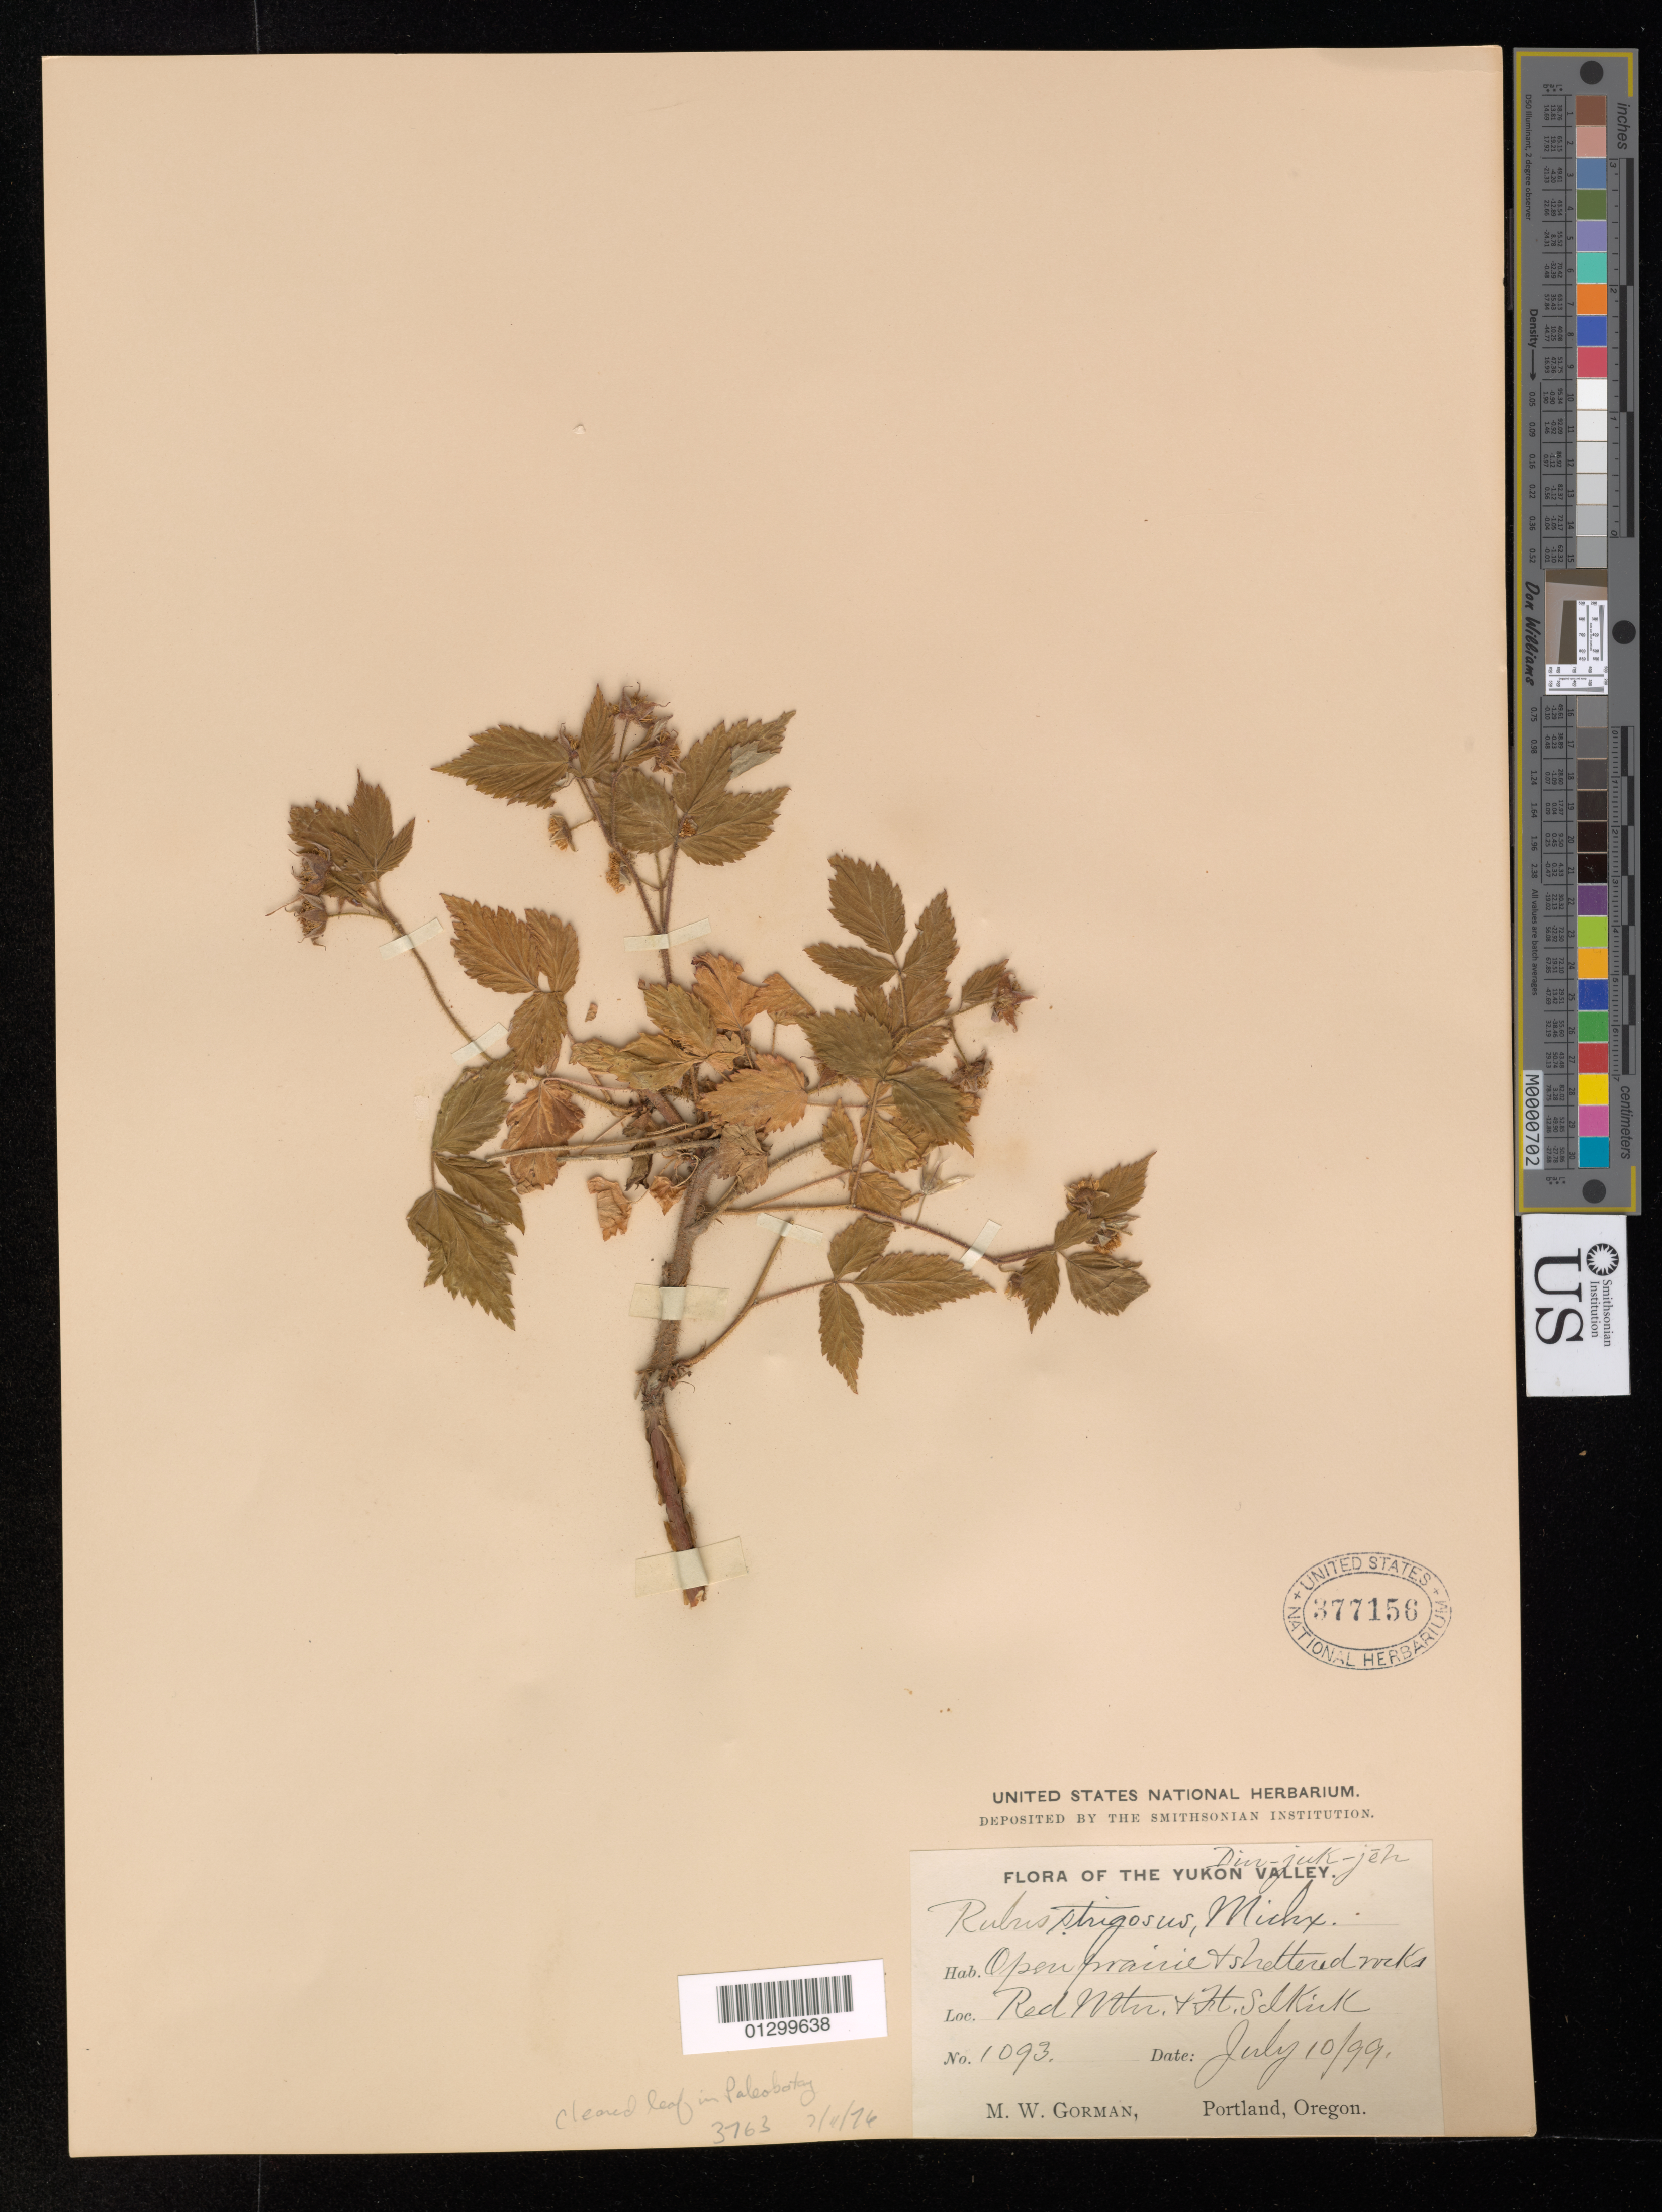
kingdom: Plantae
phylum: Tracheophyta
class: Magnoliopsida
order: Rosales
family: Rosaceae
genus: Rubus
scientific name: Rubus strigosus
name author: Michx.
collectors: M. W. Gorman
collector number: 1093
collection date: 1899-07-10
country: Canada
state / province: Yukon Territory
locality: Red Mountain and Fort Selkirk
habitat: Open praries and sheltered rocks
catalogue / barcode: US 377156